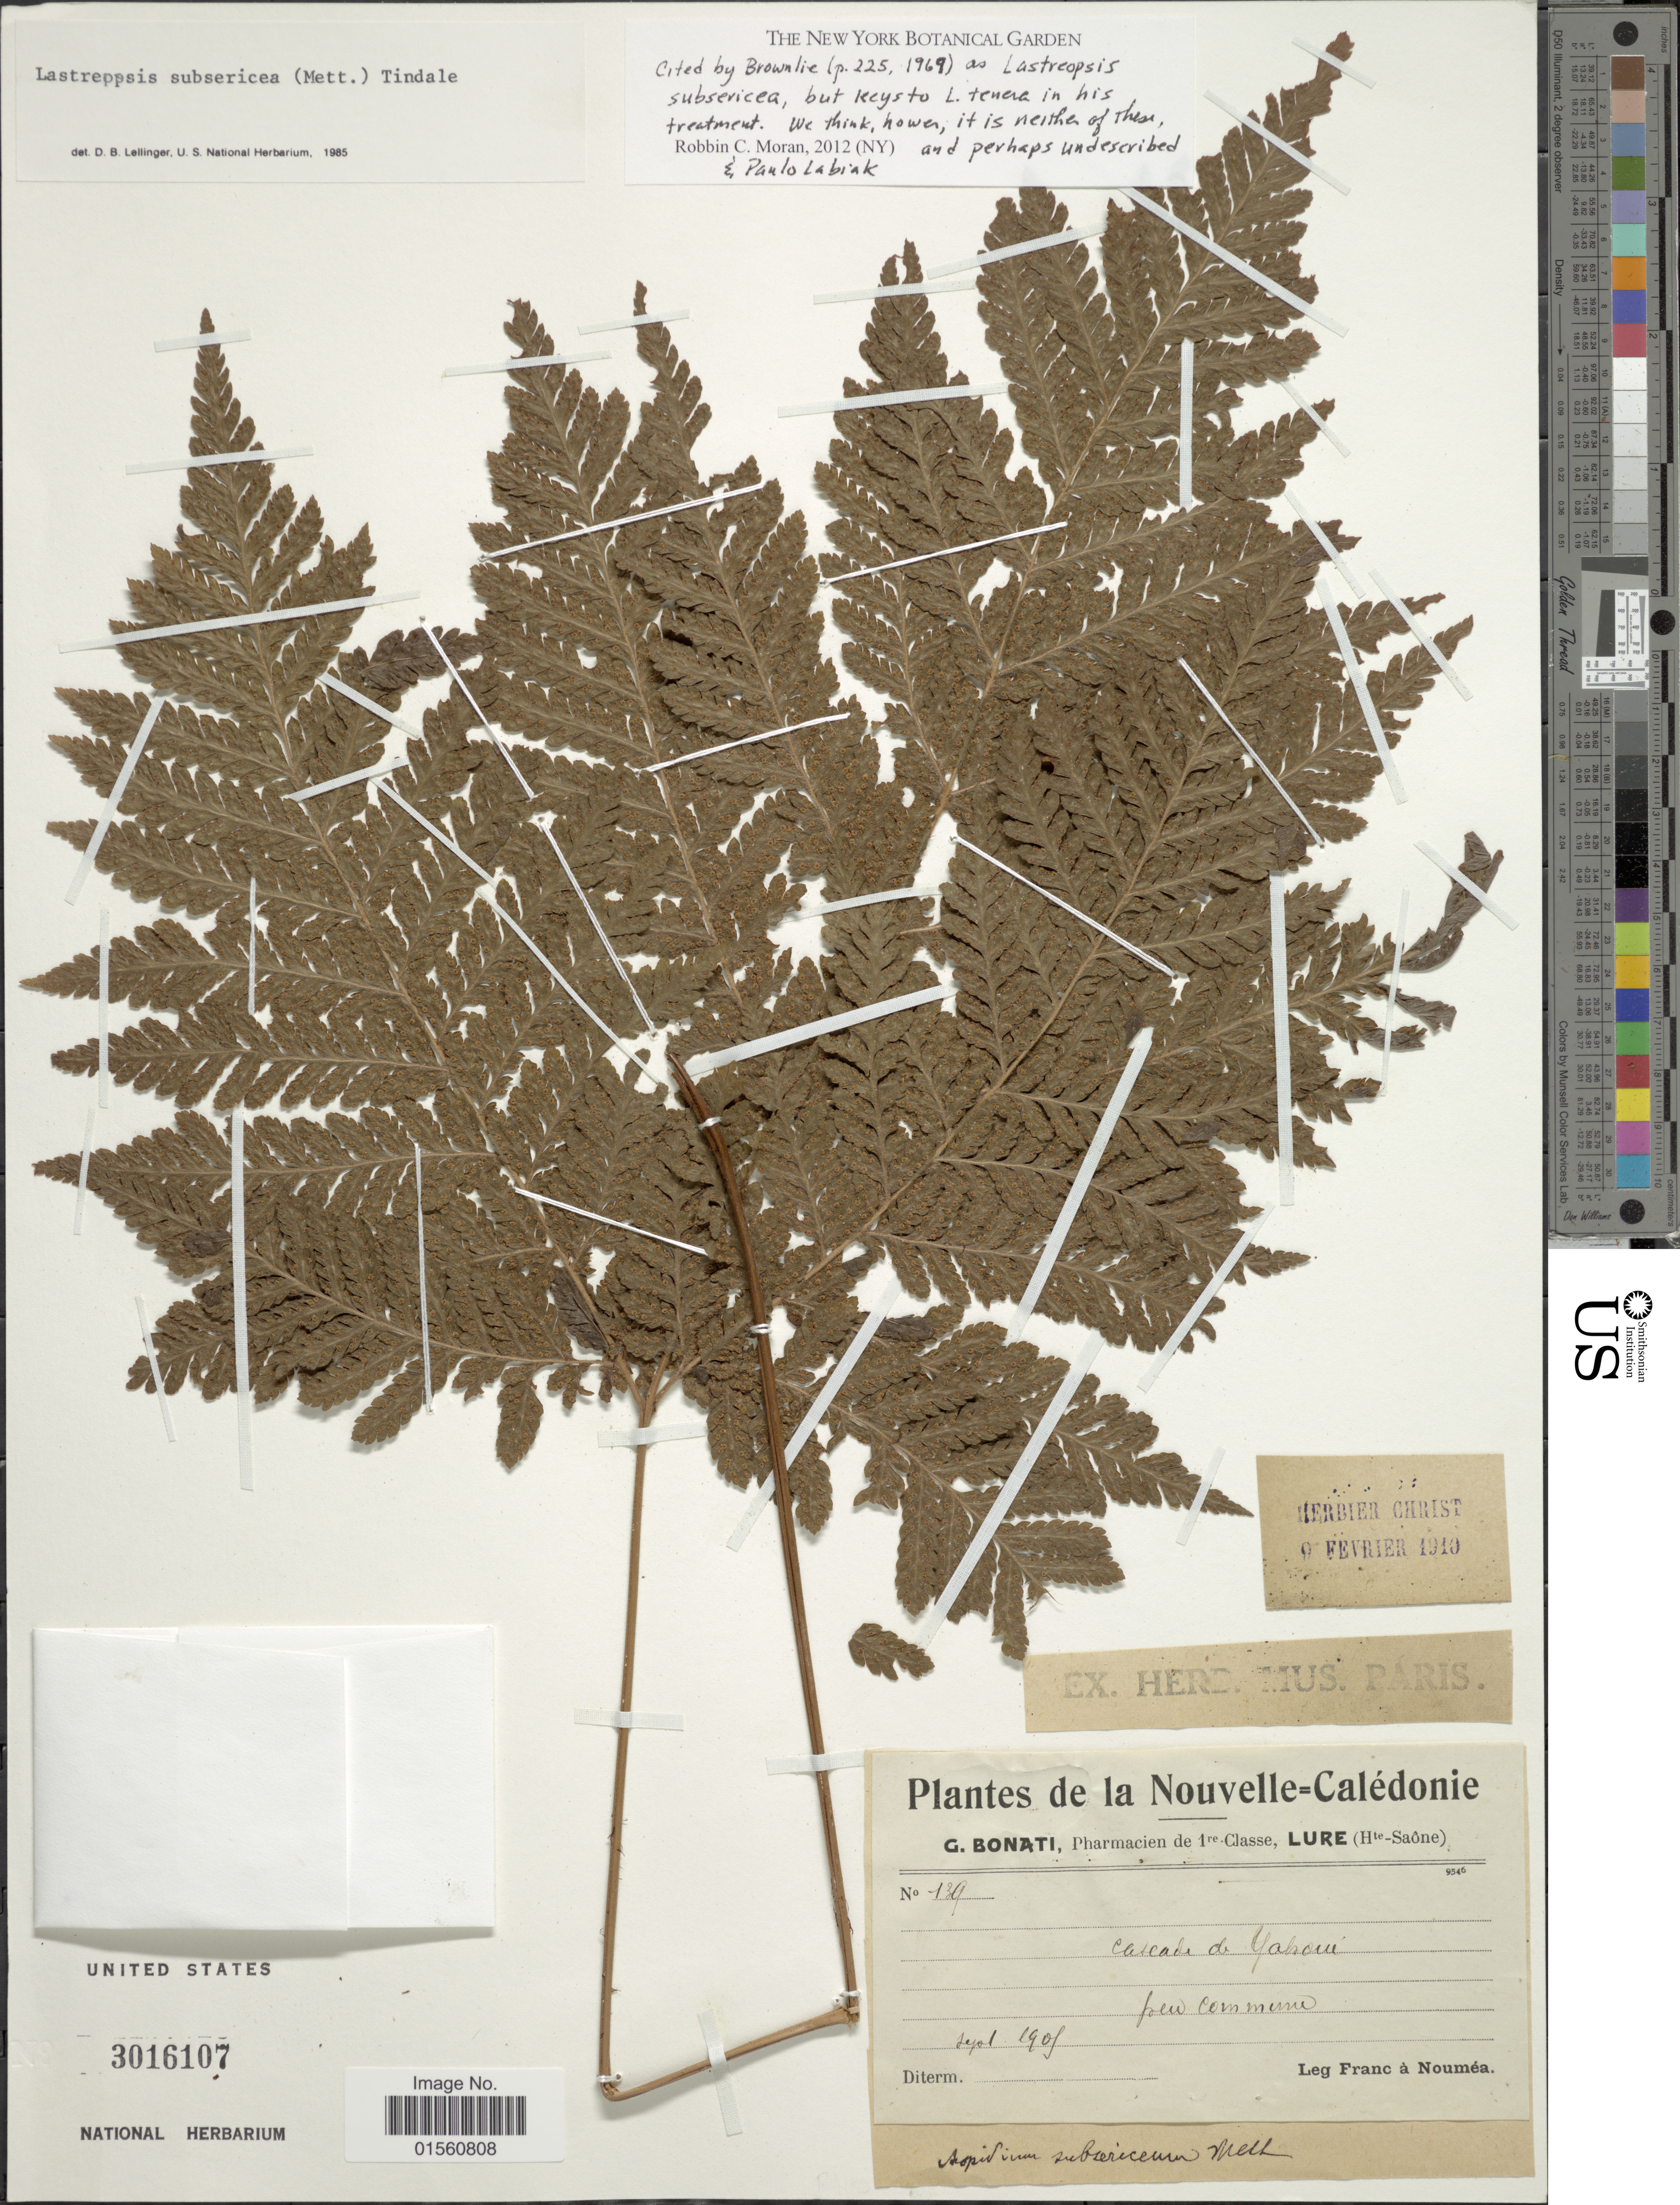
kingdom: Plantae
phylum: Tracheophyta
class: Polypodiopsida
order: Polypodiales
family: Dryopteridaceae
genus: Lastreopsis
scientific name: Lastreopsis tenera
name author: (R. Br.) Tindale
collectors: Franc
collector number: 139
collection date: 1909-09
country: New Caledonia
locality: Cascade de Yahoué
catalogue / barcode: US 3016107